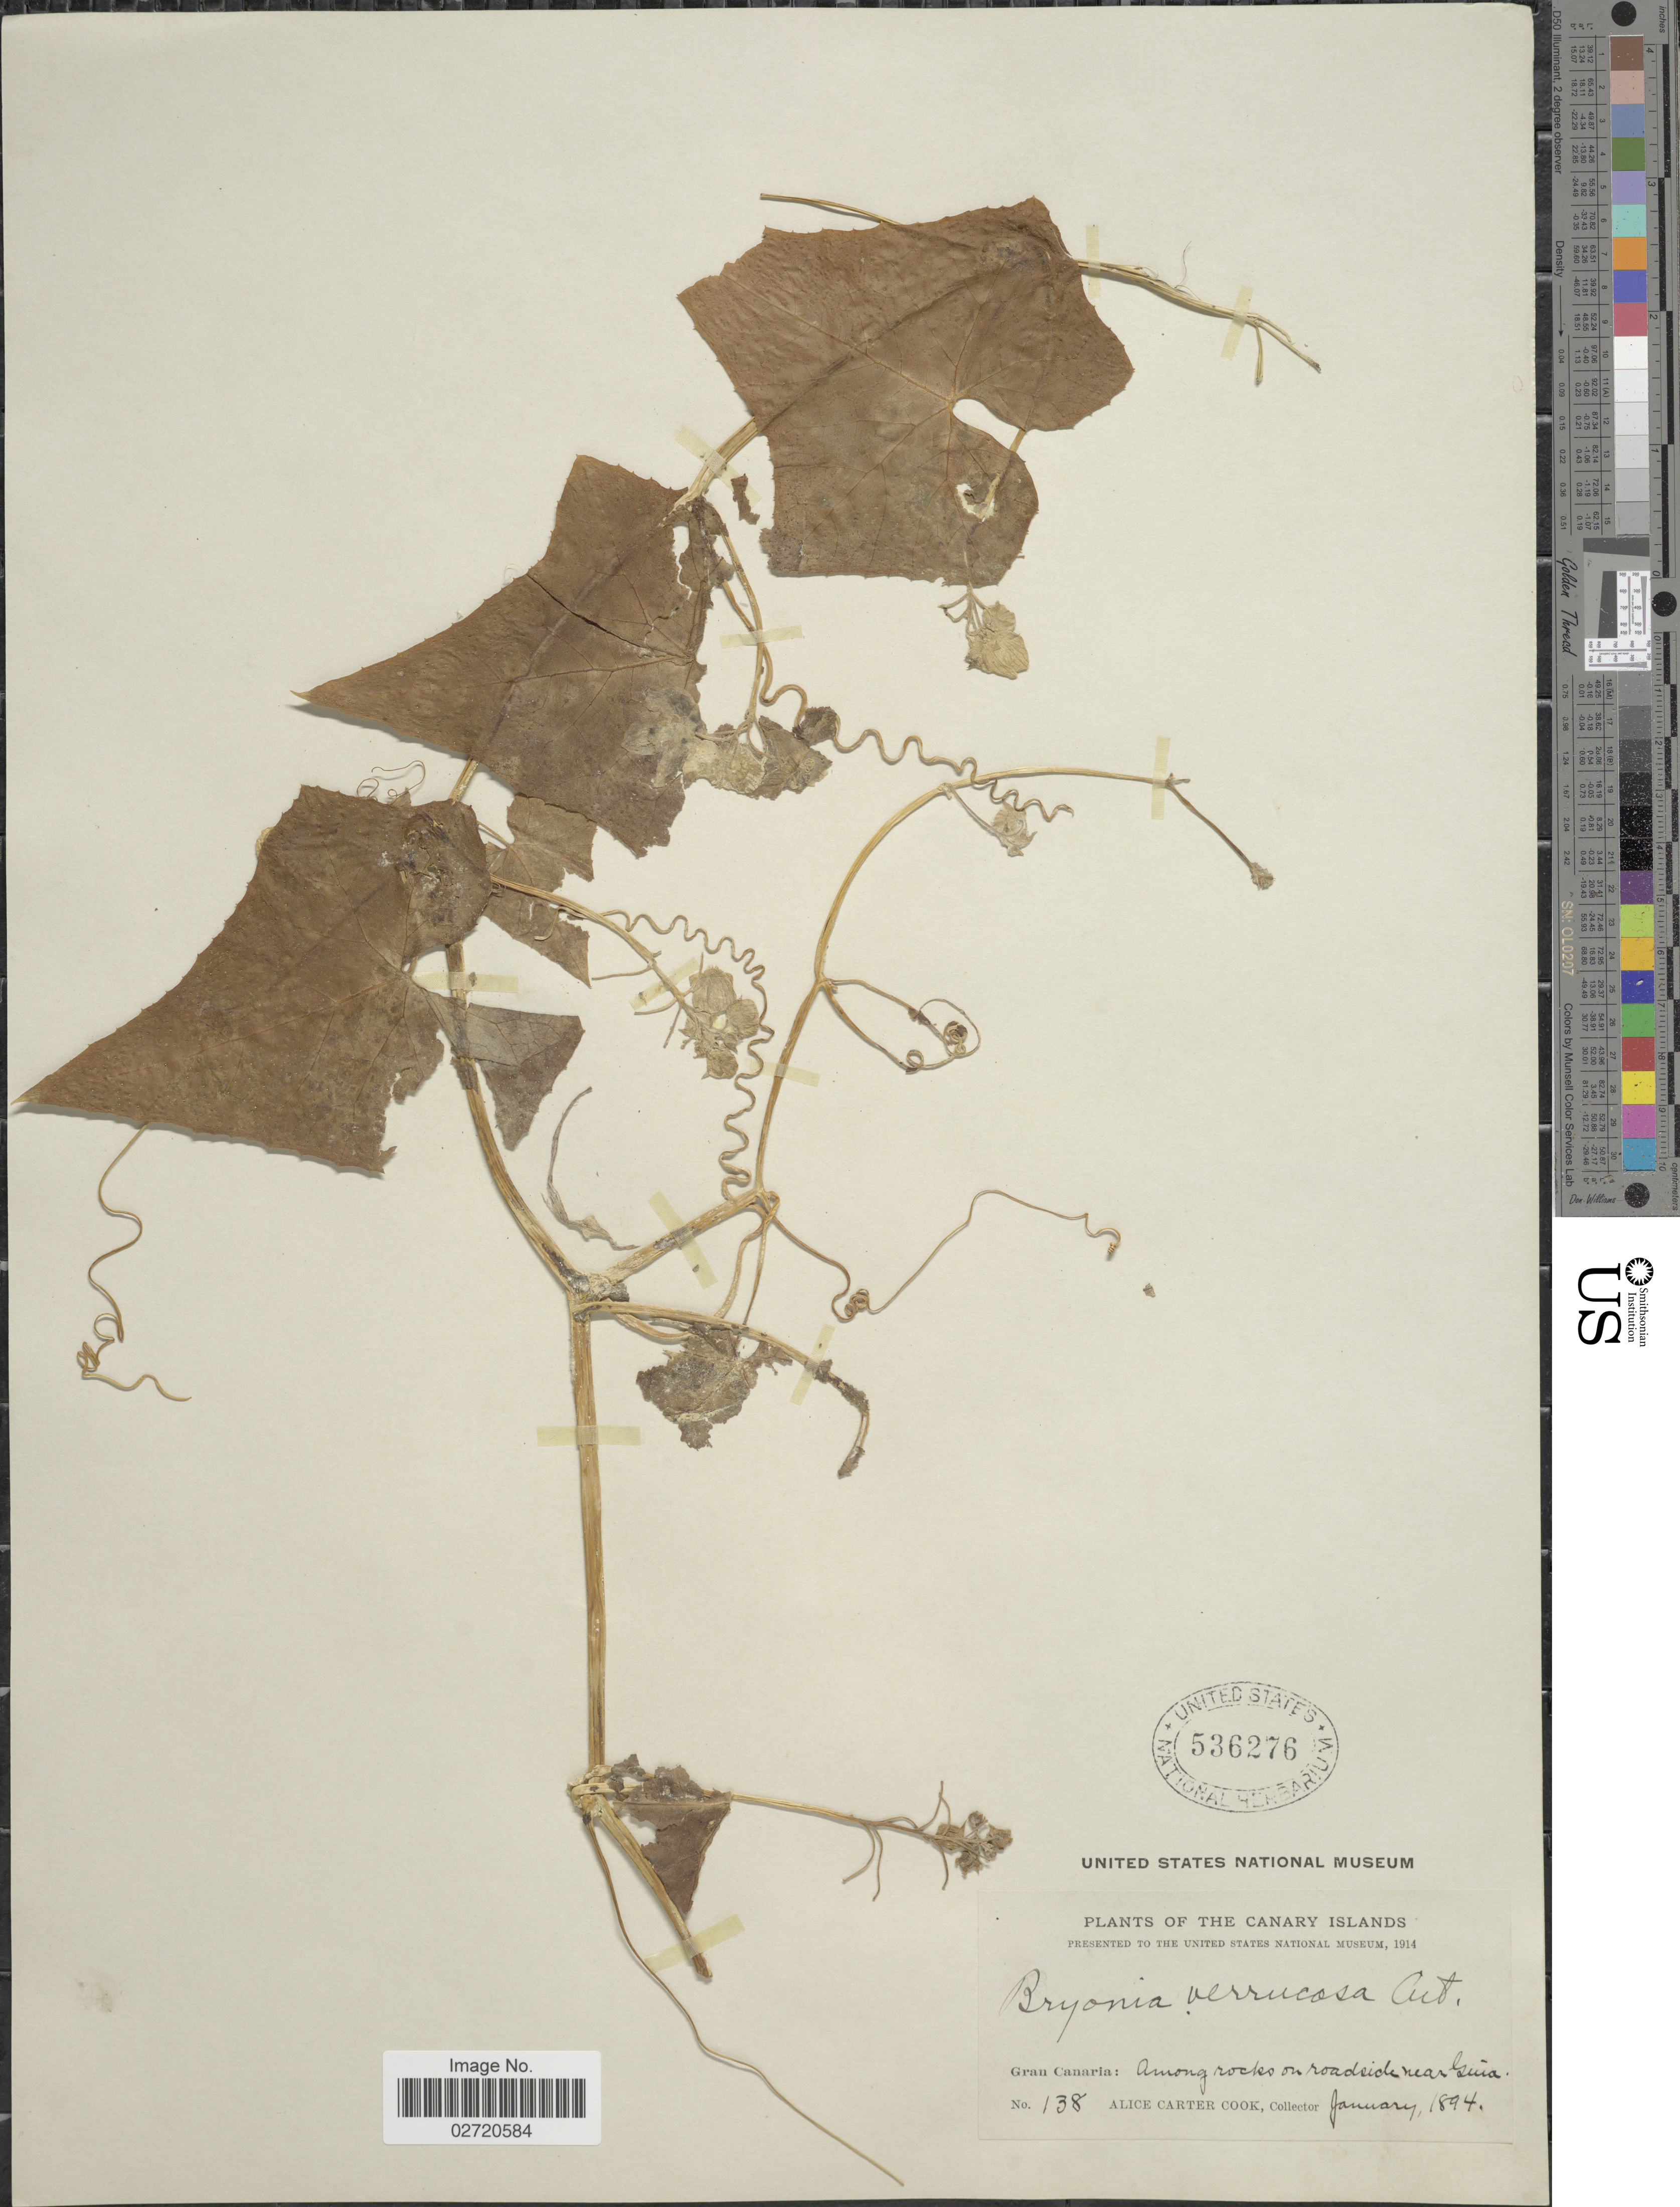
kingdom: Plantae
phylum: Tracheophyta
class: Magnoliopsida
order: Cucurbitales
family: Cucurbitaceae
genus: Bryonia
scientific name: Bryonia verrucosa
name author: Aiton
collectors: Alice C. Cook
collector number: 138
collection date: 1894-01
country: Spain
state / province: Canarias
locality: The Canary Islands. Gran Canaria: Among rocks on roadside near Guia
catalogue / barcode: US 536276